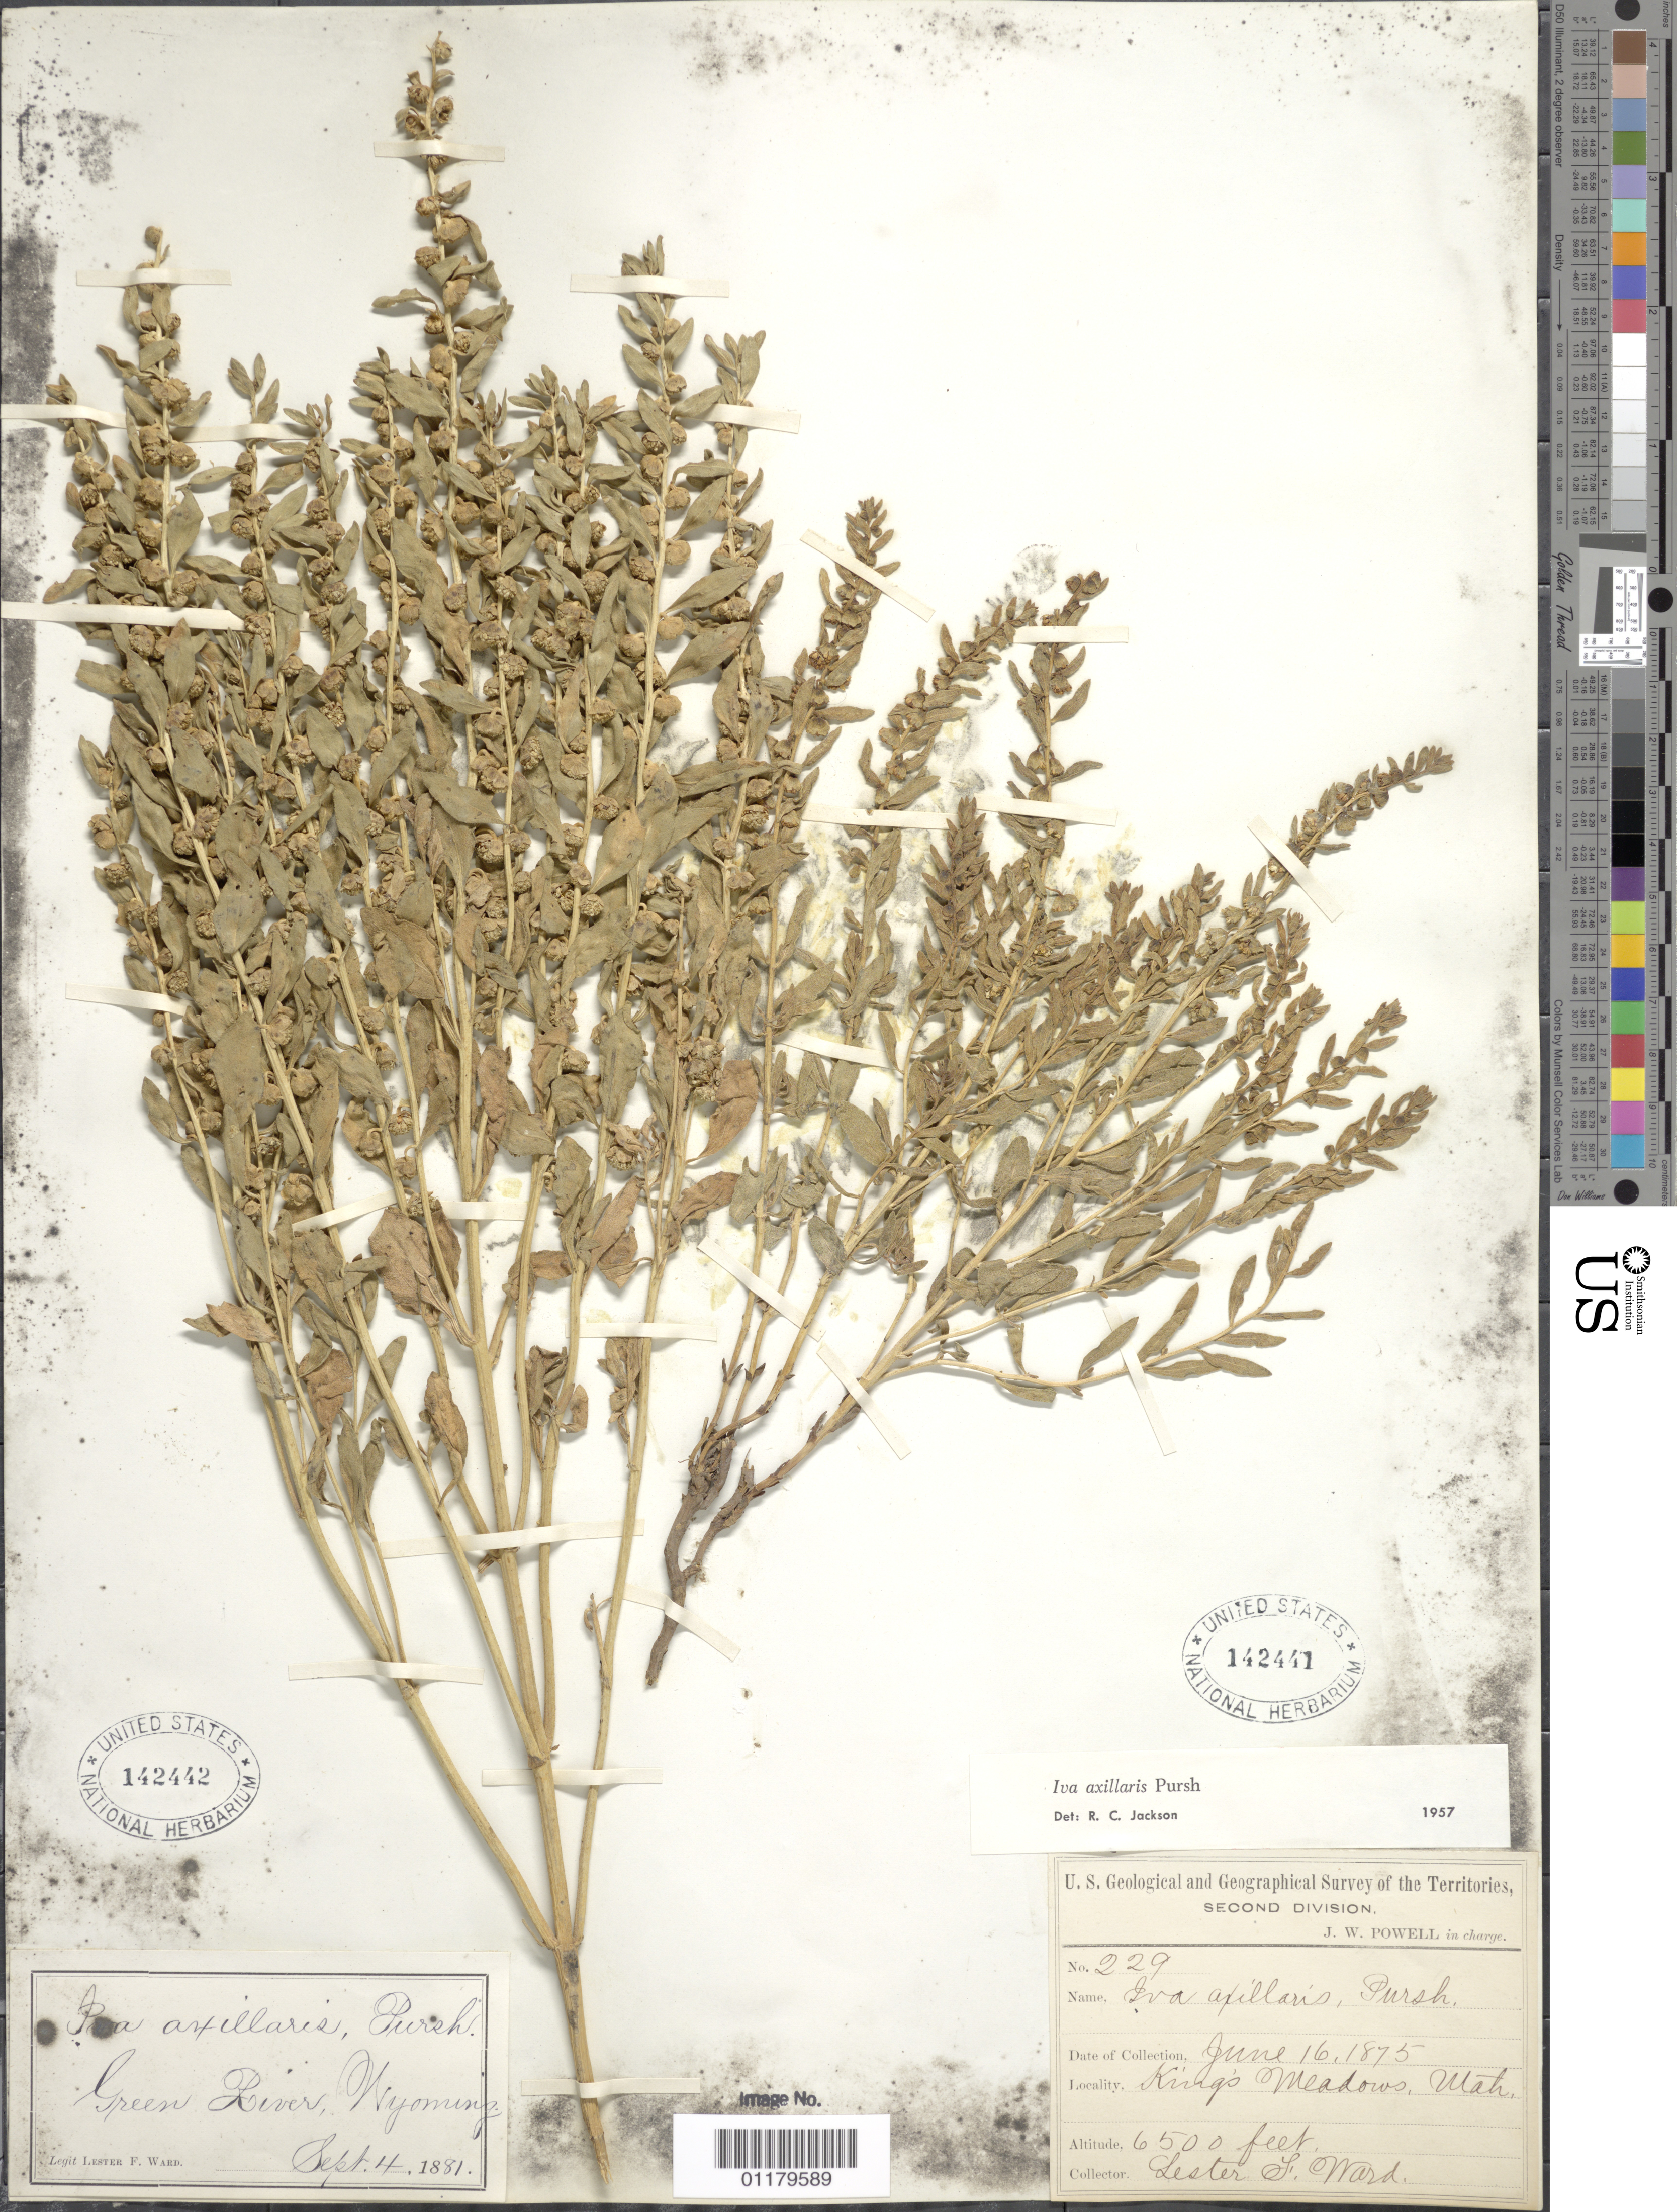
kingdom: Plantae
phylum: Tracheophyta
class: Magnoliopsida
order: Asterales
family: Asteraceae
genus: Iva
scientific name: Iva axillaris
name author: Pursh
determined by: Jackson, R. C.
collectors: L. F. Ward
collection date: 1881-09-04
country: United States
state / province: Wyoming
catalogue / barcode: US 142442